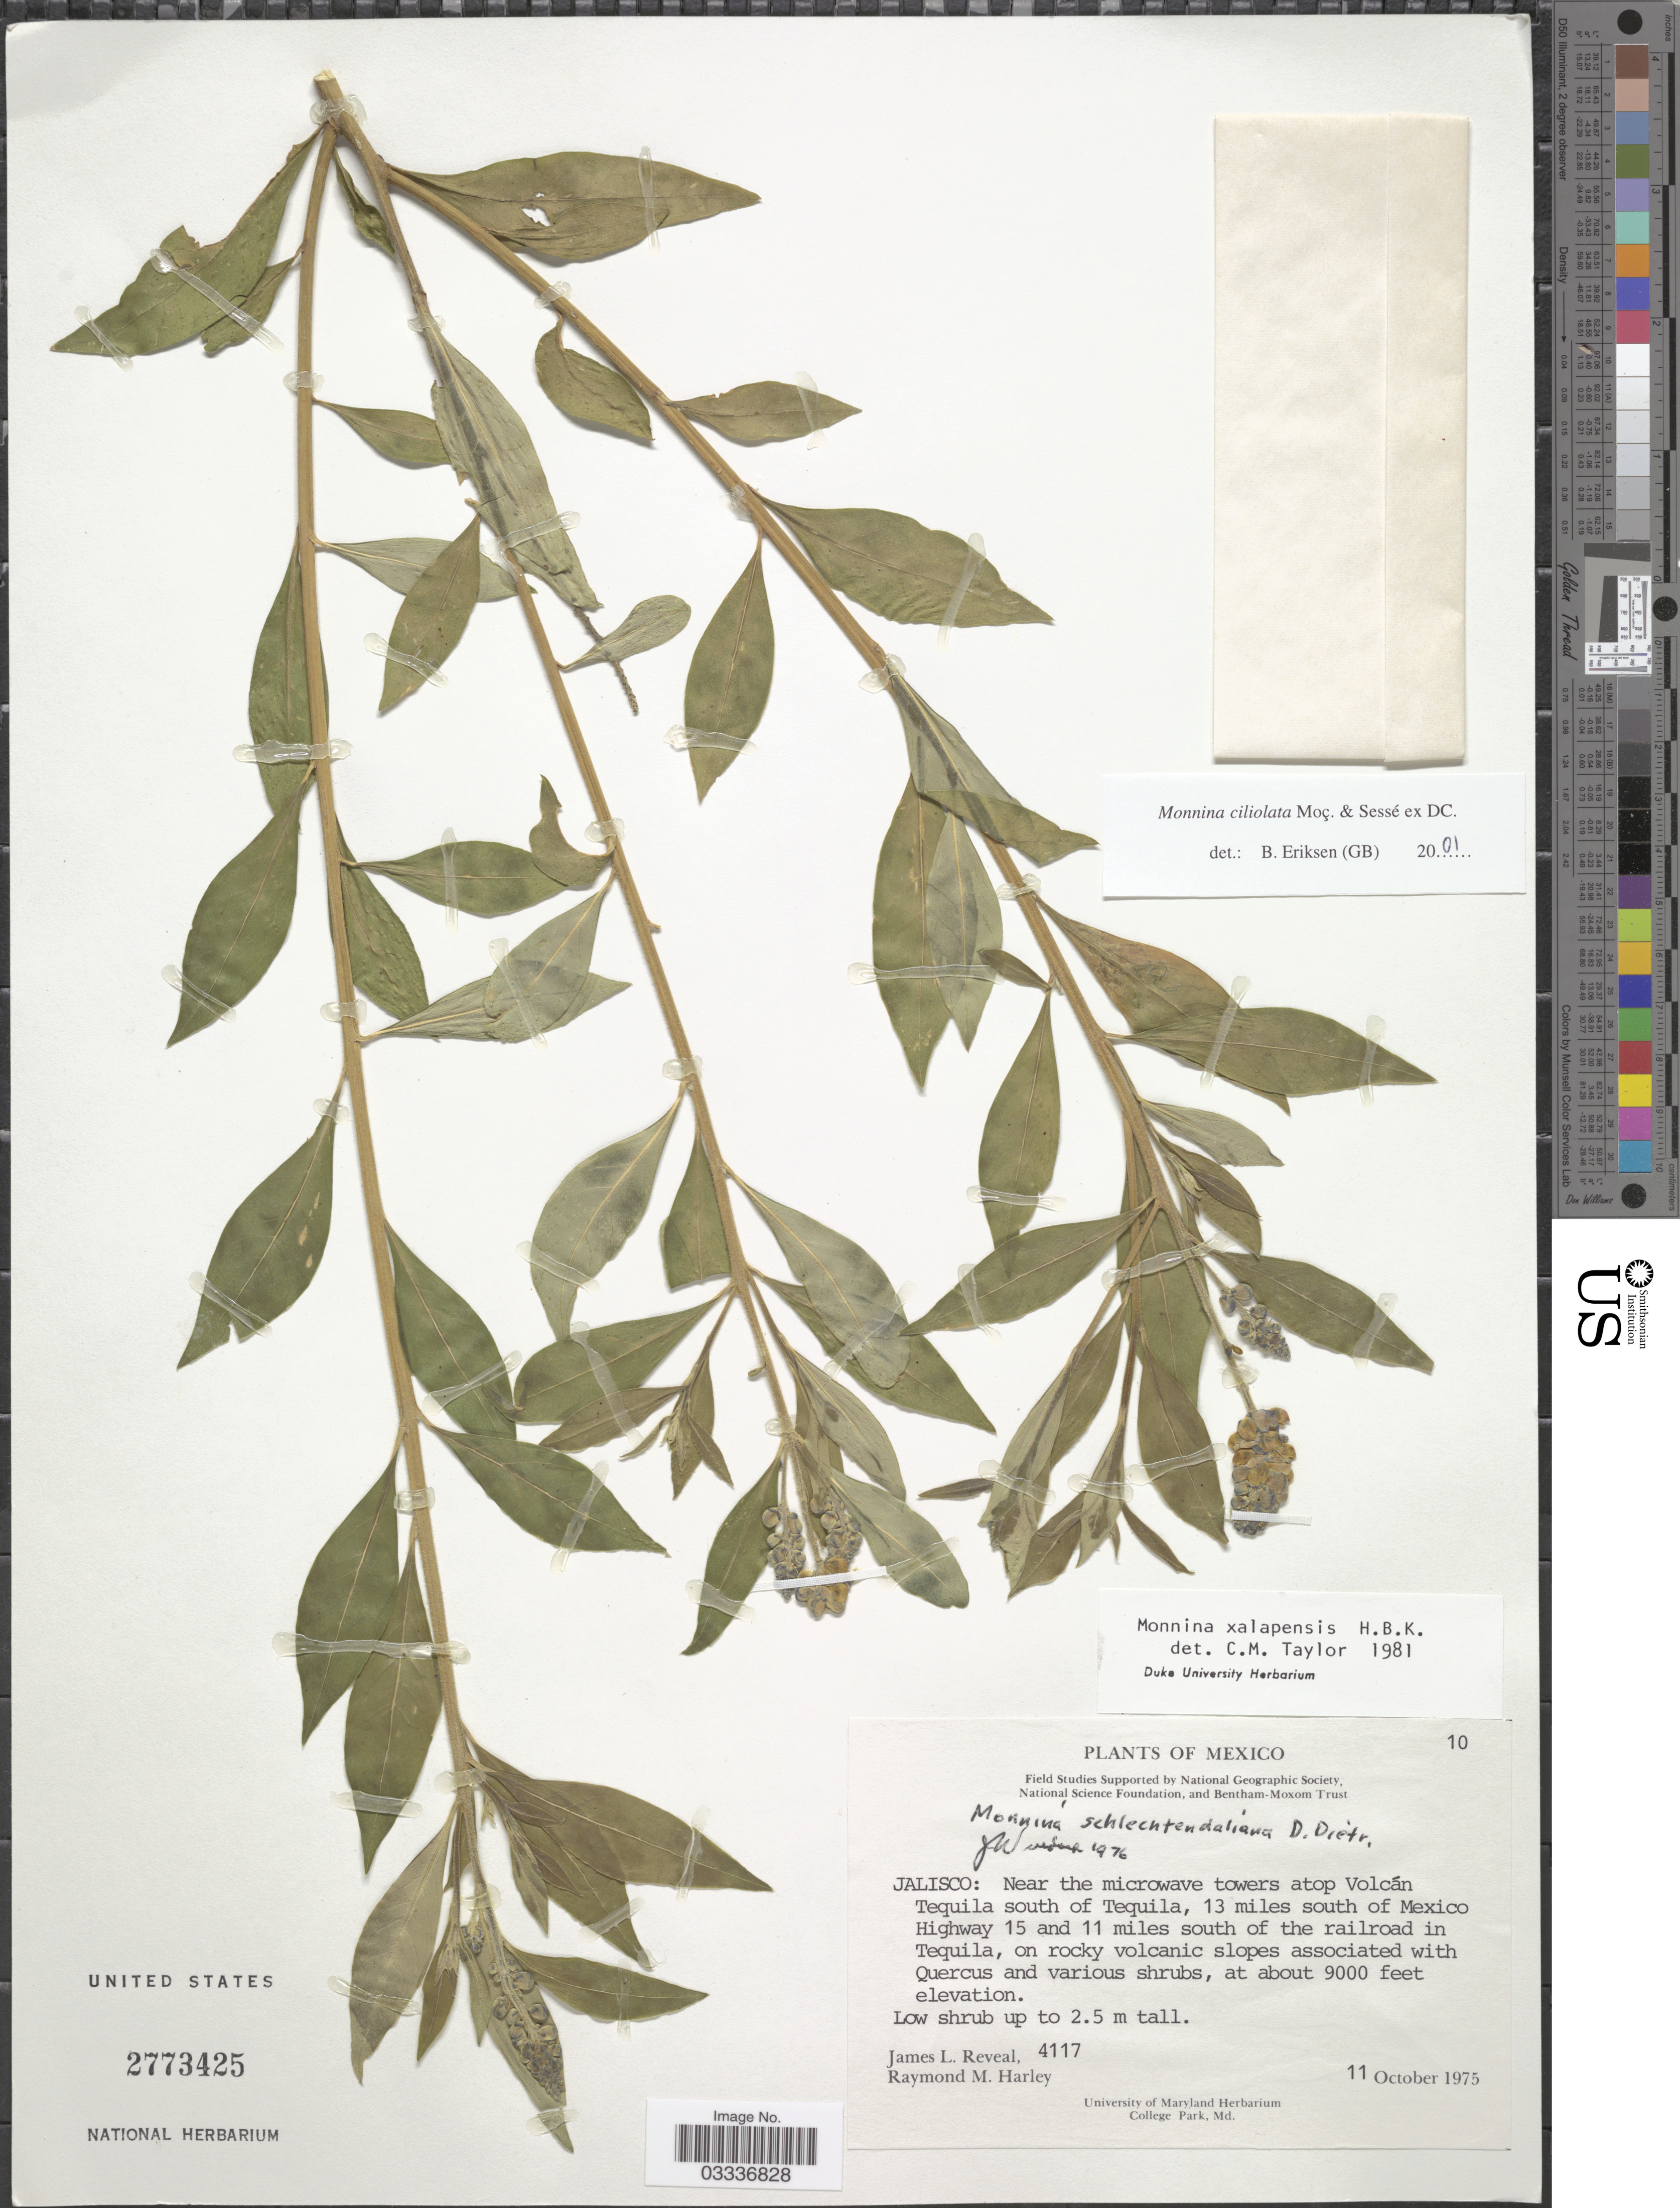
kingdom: Plantae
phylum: Tracheophyta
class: Magnoliopsida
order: Fabales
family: Polygalaceae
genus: Monnina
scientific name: Monnina ciliolata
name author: DC.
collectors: J. L. Reveal & R. M. Harley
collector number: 4117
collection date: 1975-10-11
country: Mexico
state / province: Jalisco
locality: Near the microwave towers atop Volcán Tequila south of Tequila, 13 miles south of Mexico Highway 15 and 11 miles south of the railroad in Tequila.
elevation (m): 2743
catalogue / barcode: US 2773425